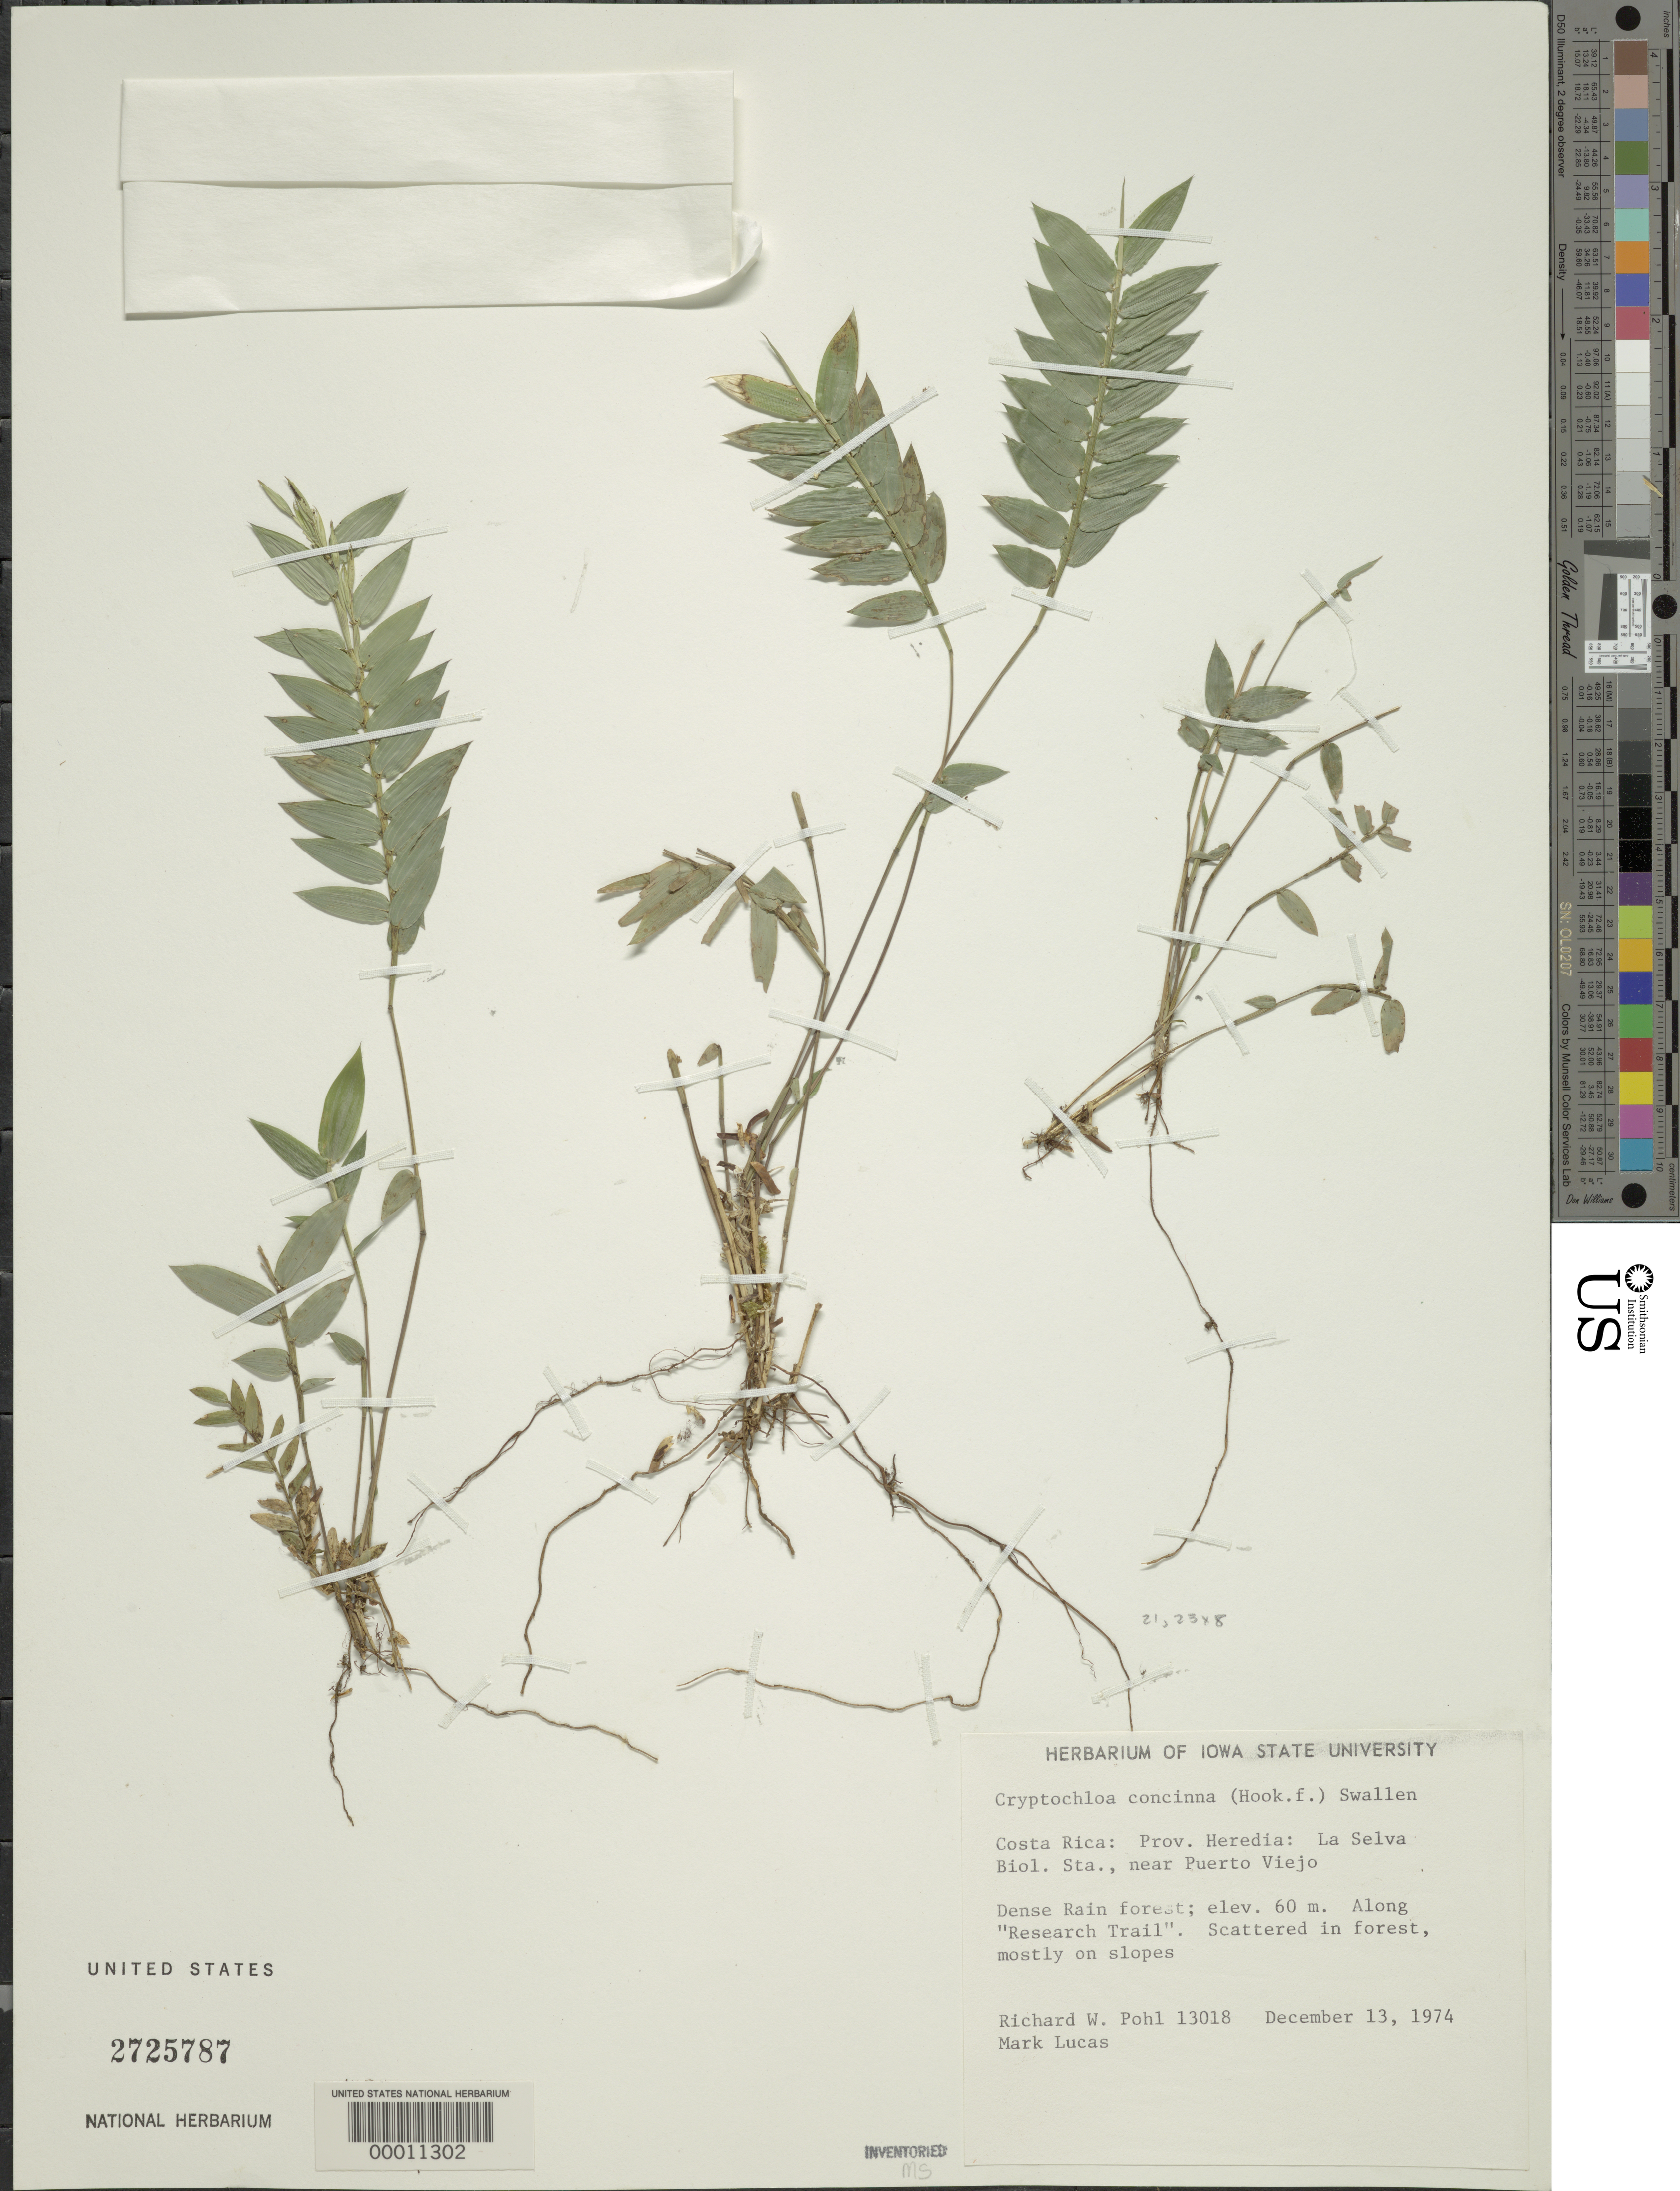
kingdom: Plantae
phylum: Tracheophyta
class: Liliopsida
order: Poales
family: Poaceae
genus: Cryptochloa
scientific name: Cryptochloa concinna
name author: (Hook. f.) Swallen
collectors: R. W. Pohl & M. Lucas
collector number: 13018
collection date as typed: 13 Dec 1974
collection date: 1974-12-13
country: Costa Rica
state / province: Heredia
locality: La selva biol. sta., puerto viejo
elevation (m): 60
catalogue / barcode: US 2725787